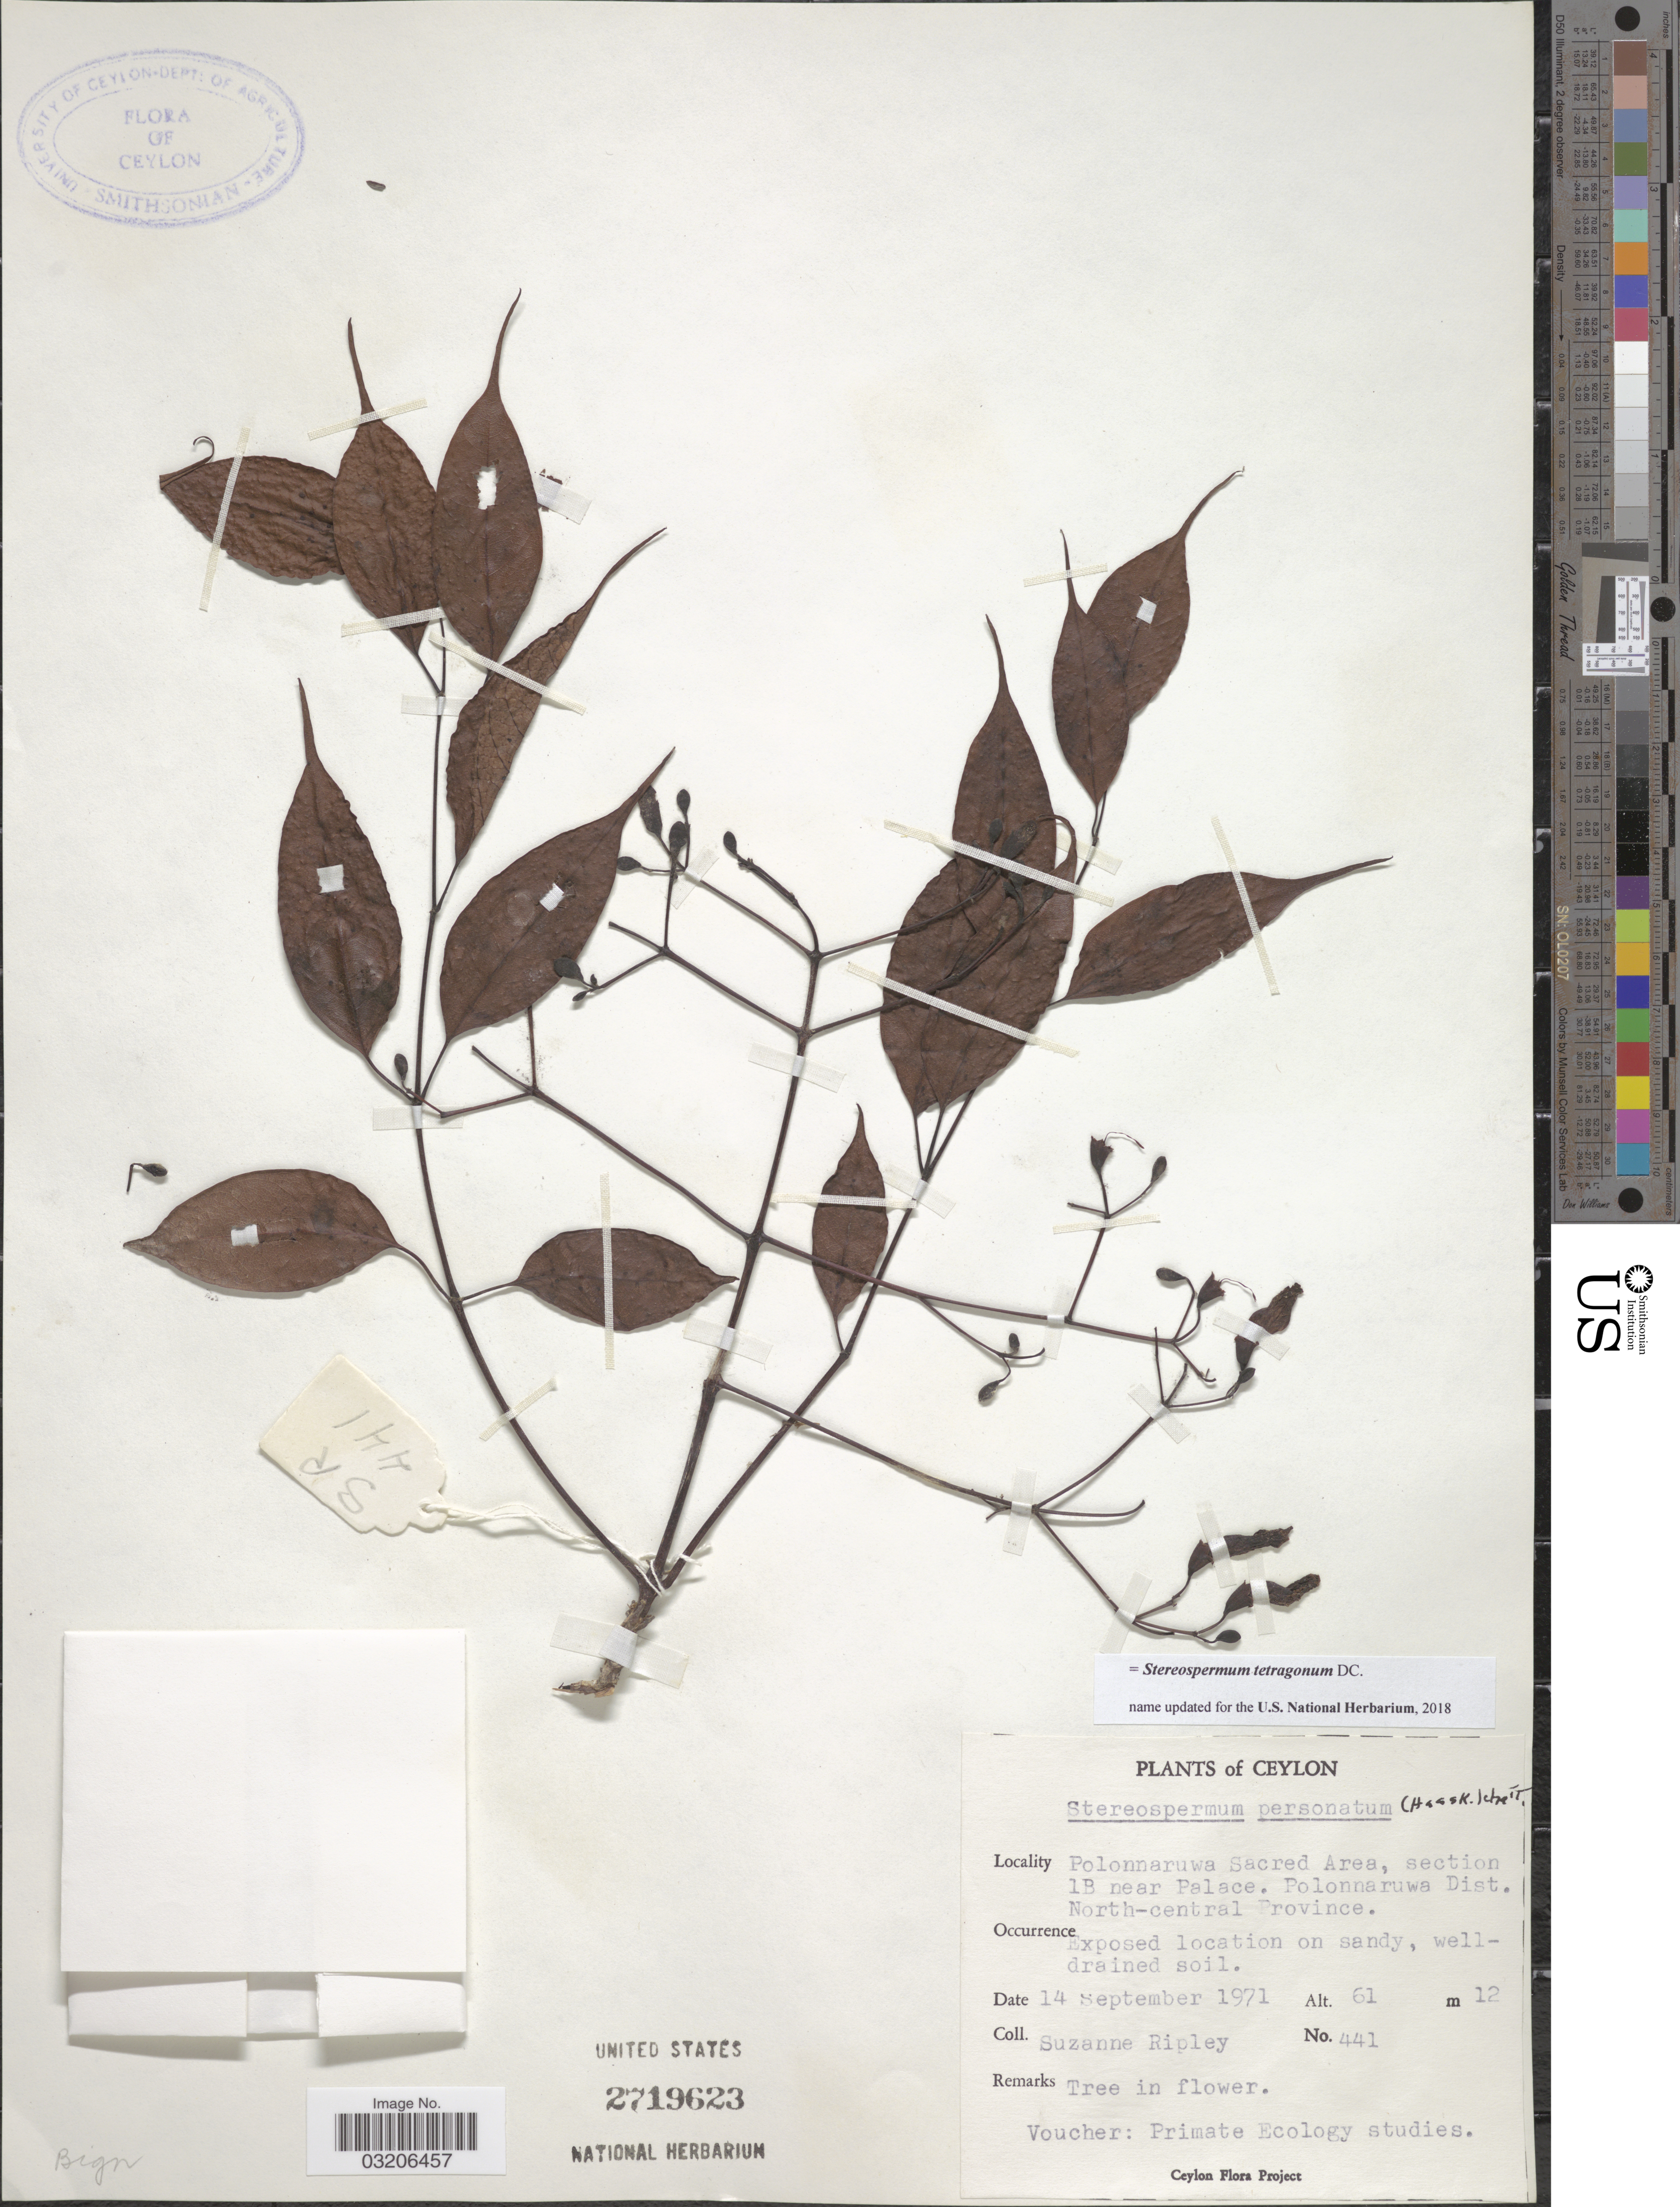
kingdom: Plantae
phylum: Tracheophyta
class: Magnoliopsida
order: Lamiales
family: Bignoniaceae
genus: Stereospermum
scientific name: Stereospermum tetragonum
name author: DC.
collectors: S. Ripley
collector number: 441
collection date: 1971-09-14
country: Sri Lanka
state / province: North Central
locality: Ceylon. Polonnaruwa Sacred Area, section 1B near Palace. Polonnaruwa Dist.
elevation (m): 61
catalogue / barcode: US 2719623